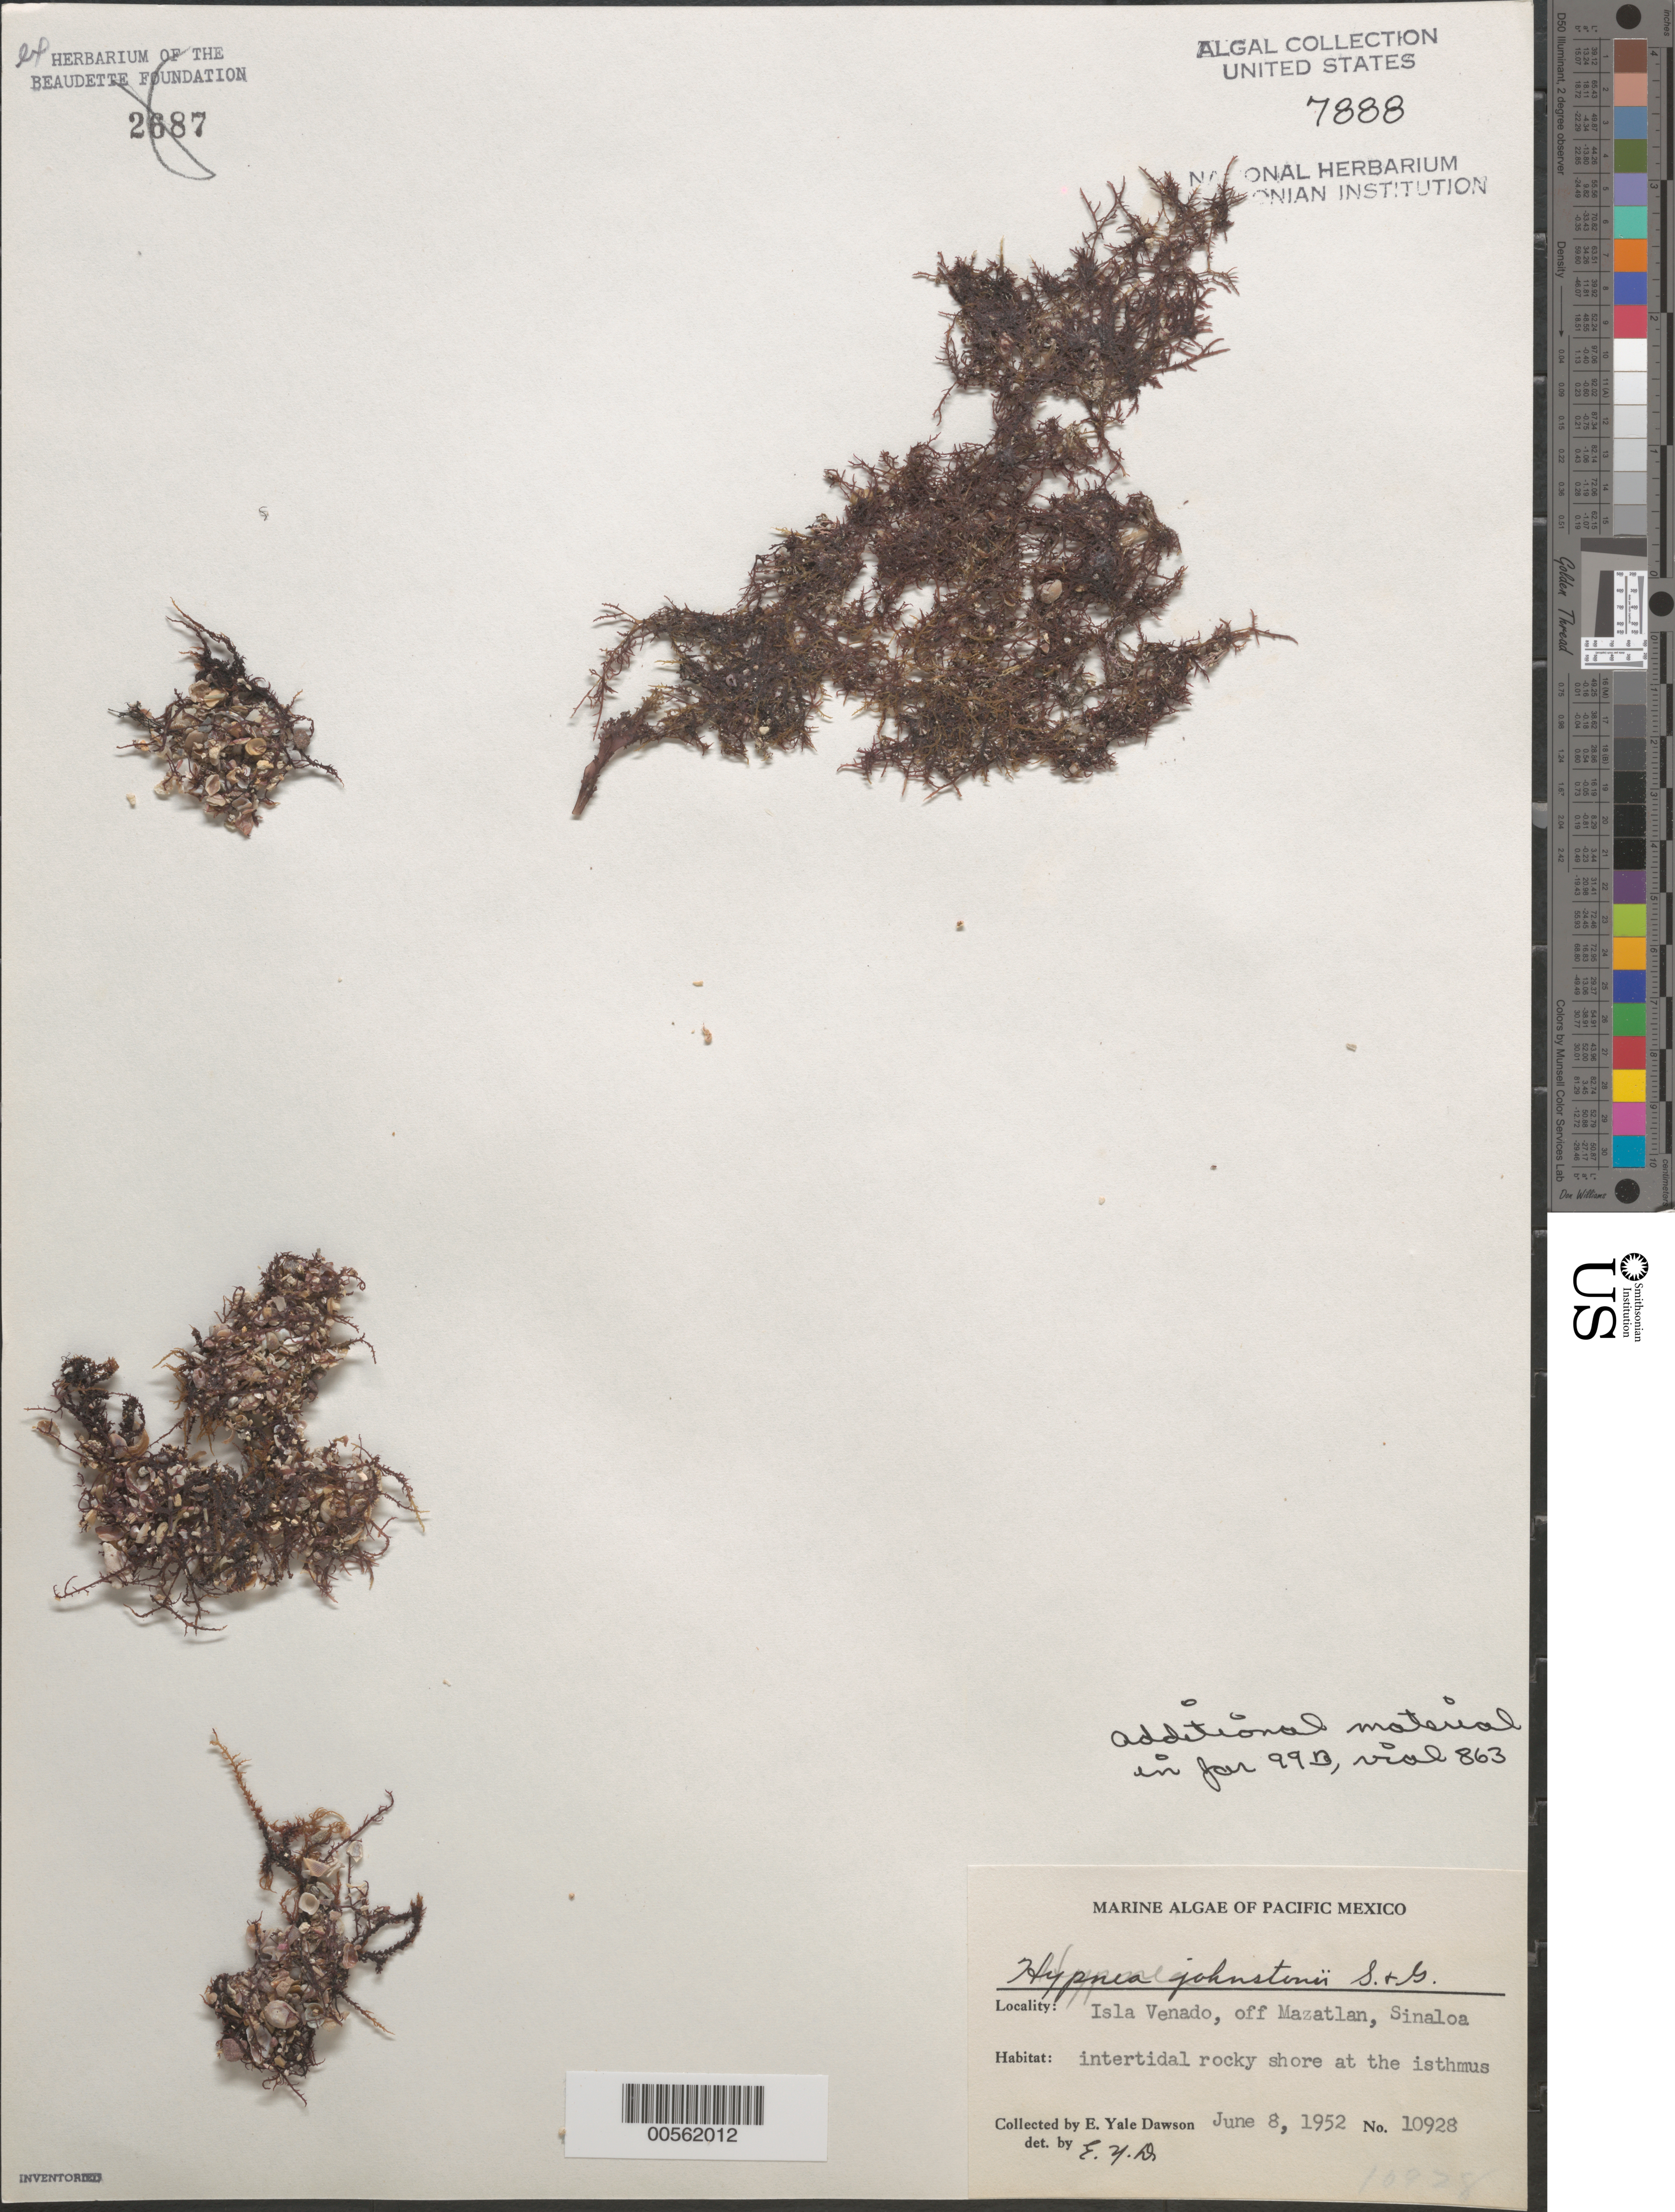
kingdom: Plantae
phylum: Rhodophyta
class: Florideophyceae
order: Gigartinales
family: Cystocloniaceae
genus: Hypnea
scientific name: Hypnea johnstonii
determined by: Dawson, E. Y.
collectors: E. Y. Dawson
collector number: EYD 10928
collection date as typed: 08 Jun 1952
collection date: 1952-06-08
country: Mexico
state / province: Sinaloa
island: Isla Venado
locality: Off Mazatlan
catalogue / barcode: US 7888